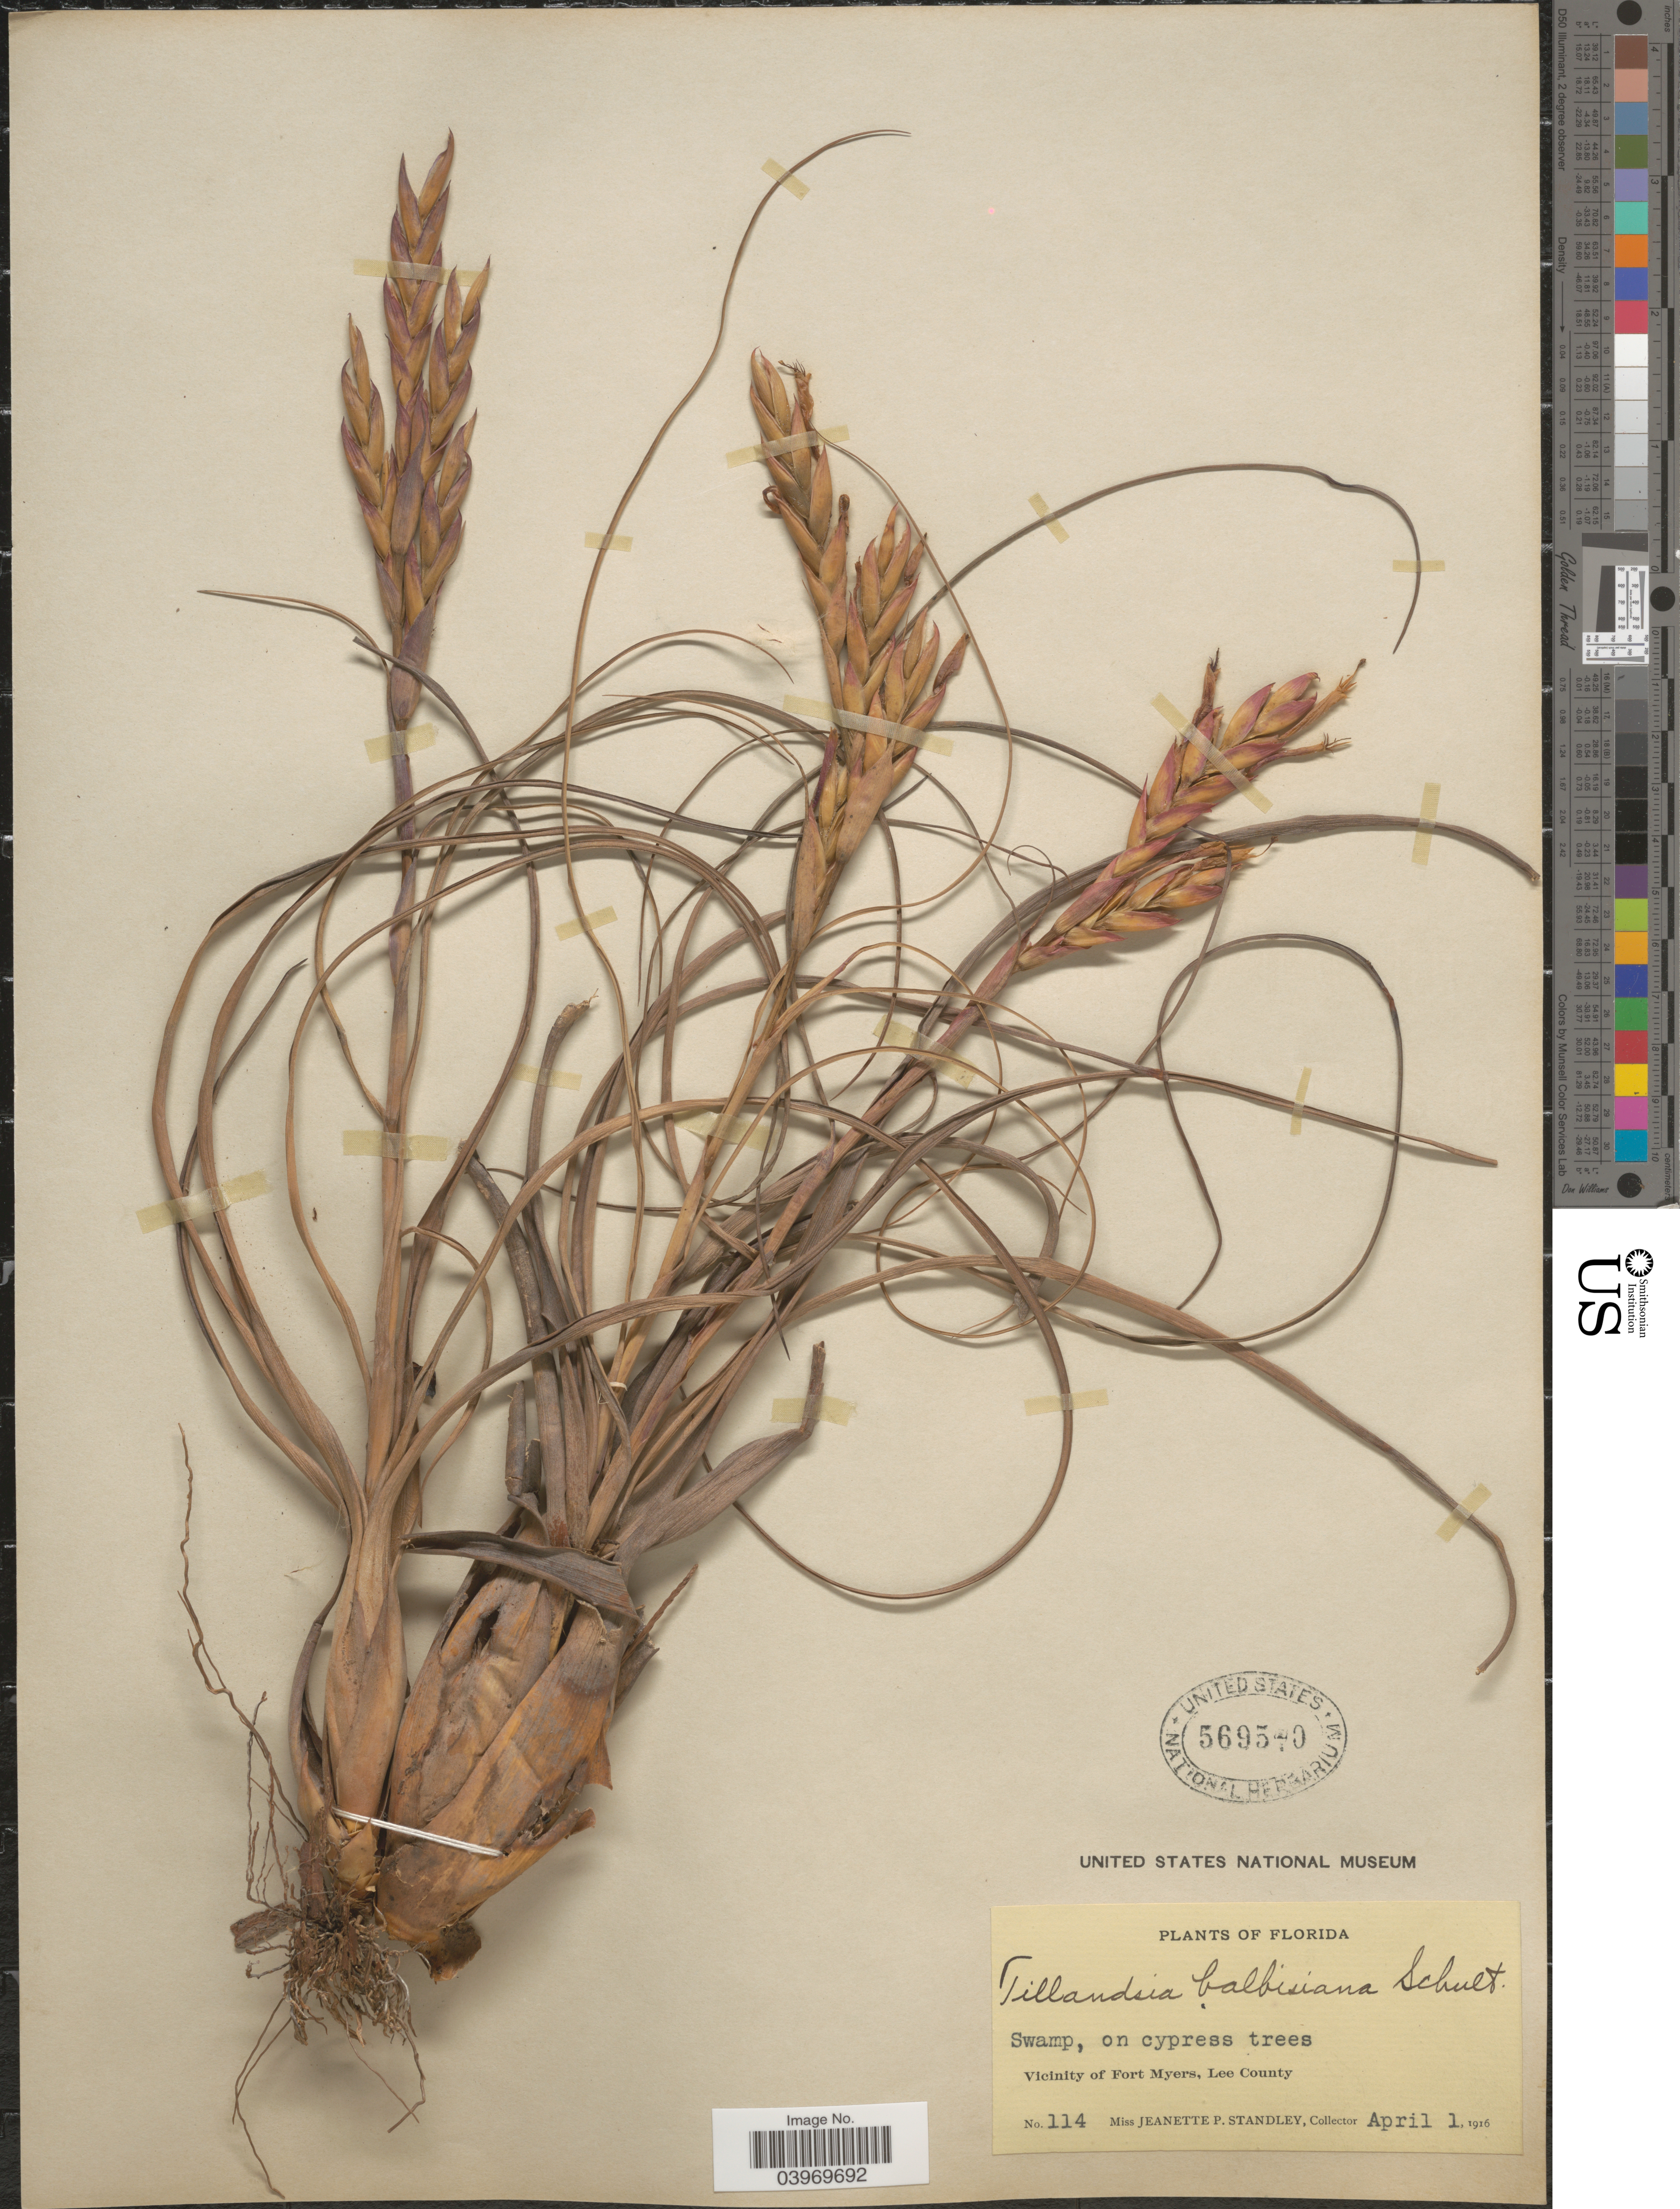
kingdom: Plantae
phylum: Tracheophyta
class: Liliopsida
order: Poales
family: Bromeliaceae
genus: Tillandsia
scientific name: Tillandsia balbisiana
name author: Schult. f.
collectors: J. P. Standley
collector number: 114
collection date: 1916-04-01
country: United States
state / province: Florida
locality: Vicinity of Fort Myers, Lee County.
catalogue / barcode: US 569570